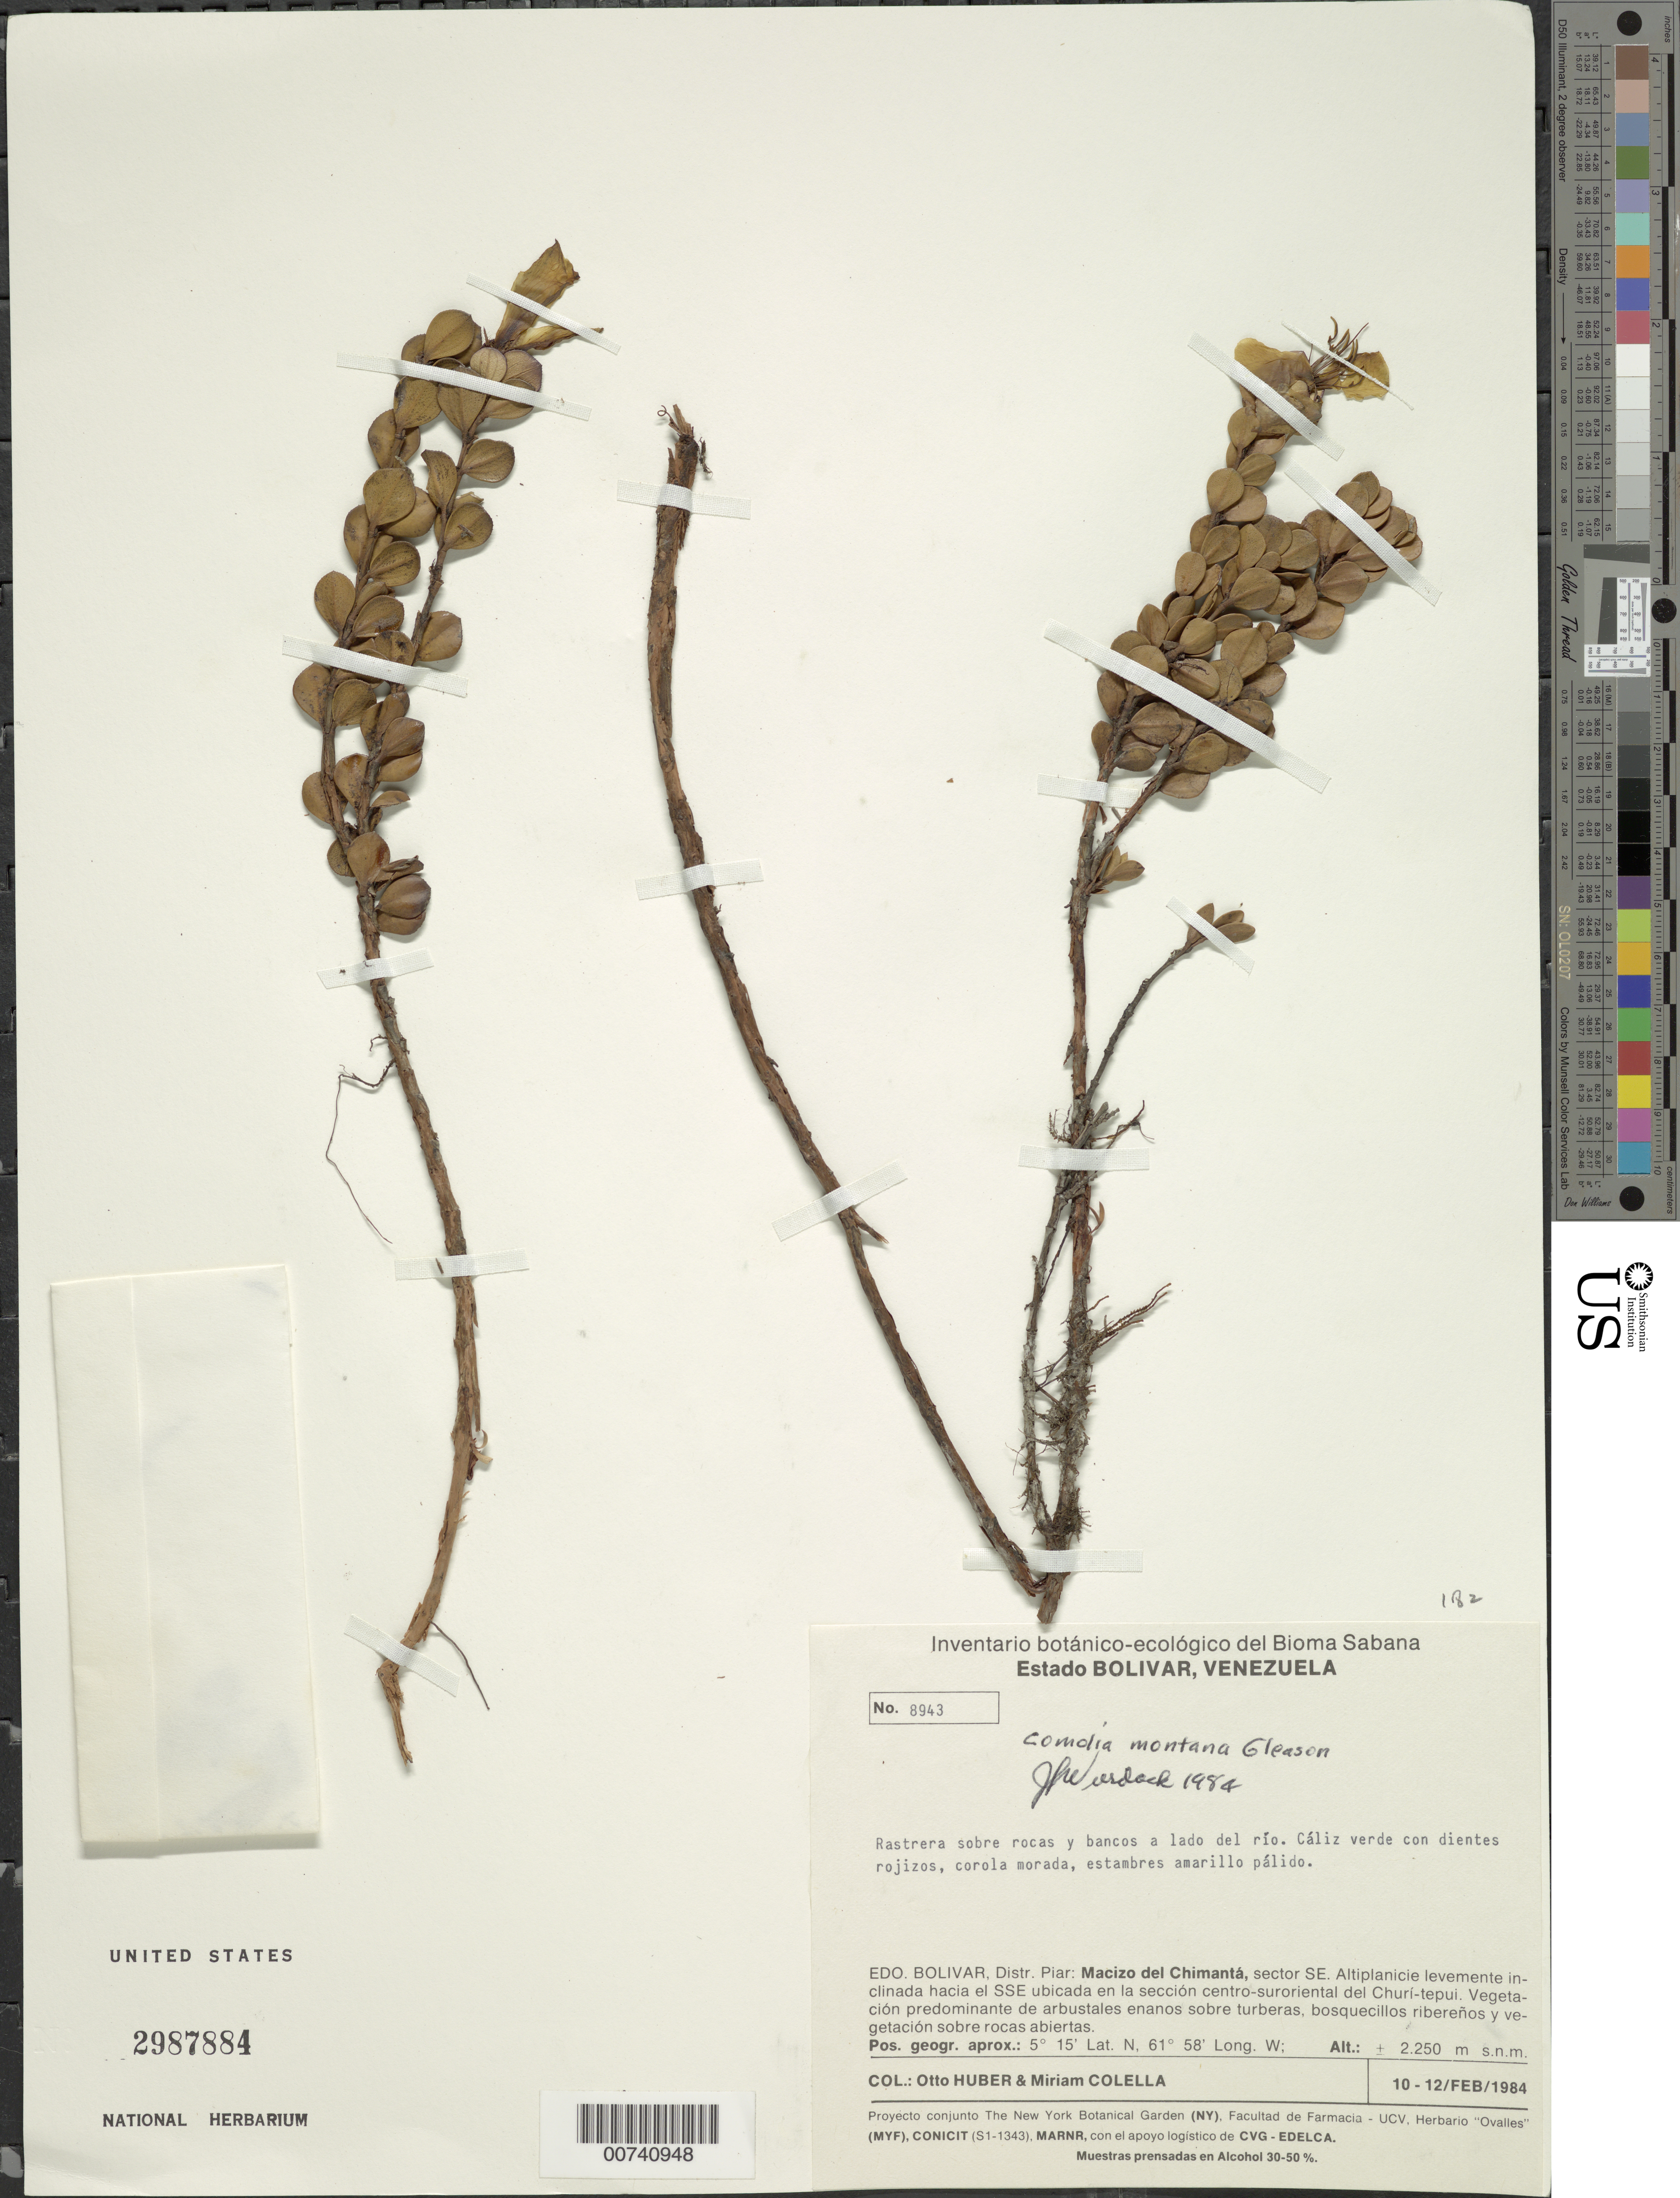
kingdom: Plantae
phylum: Tracheophyta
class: Magnoliopsida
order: Myrtales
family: Melastomataceae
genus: Comoliopsis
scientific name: Comoliopsis montana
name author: (Gleason) M.J. Rocha & P.J.F. Guim.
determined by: Nunes da Silva, Diego, (RB), Jardim Botanico do Rio de Janeiro - Herbario (BRAZIL)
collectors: O. Huber & M. Colella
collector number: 8943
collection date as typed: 10-Feb-84 to 12-Feb-84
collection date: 1984-02-10/1984-02-12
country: Venezuela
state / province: Bolívar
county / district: Piar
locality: Macizo del Chimantá, sector SE del Churi-tepuí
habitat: Sobre rocas y bancos a lado del rio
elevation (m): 2250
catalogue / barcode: US 2987884